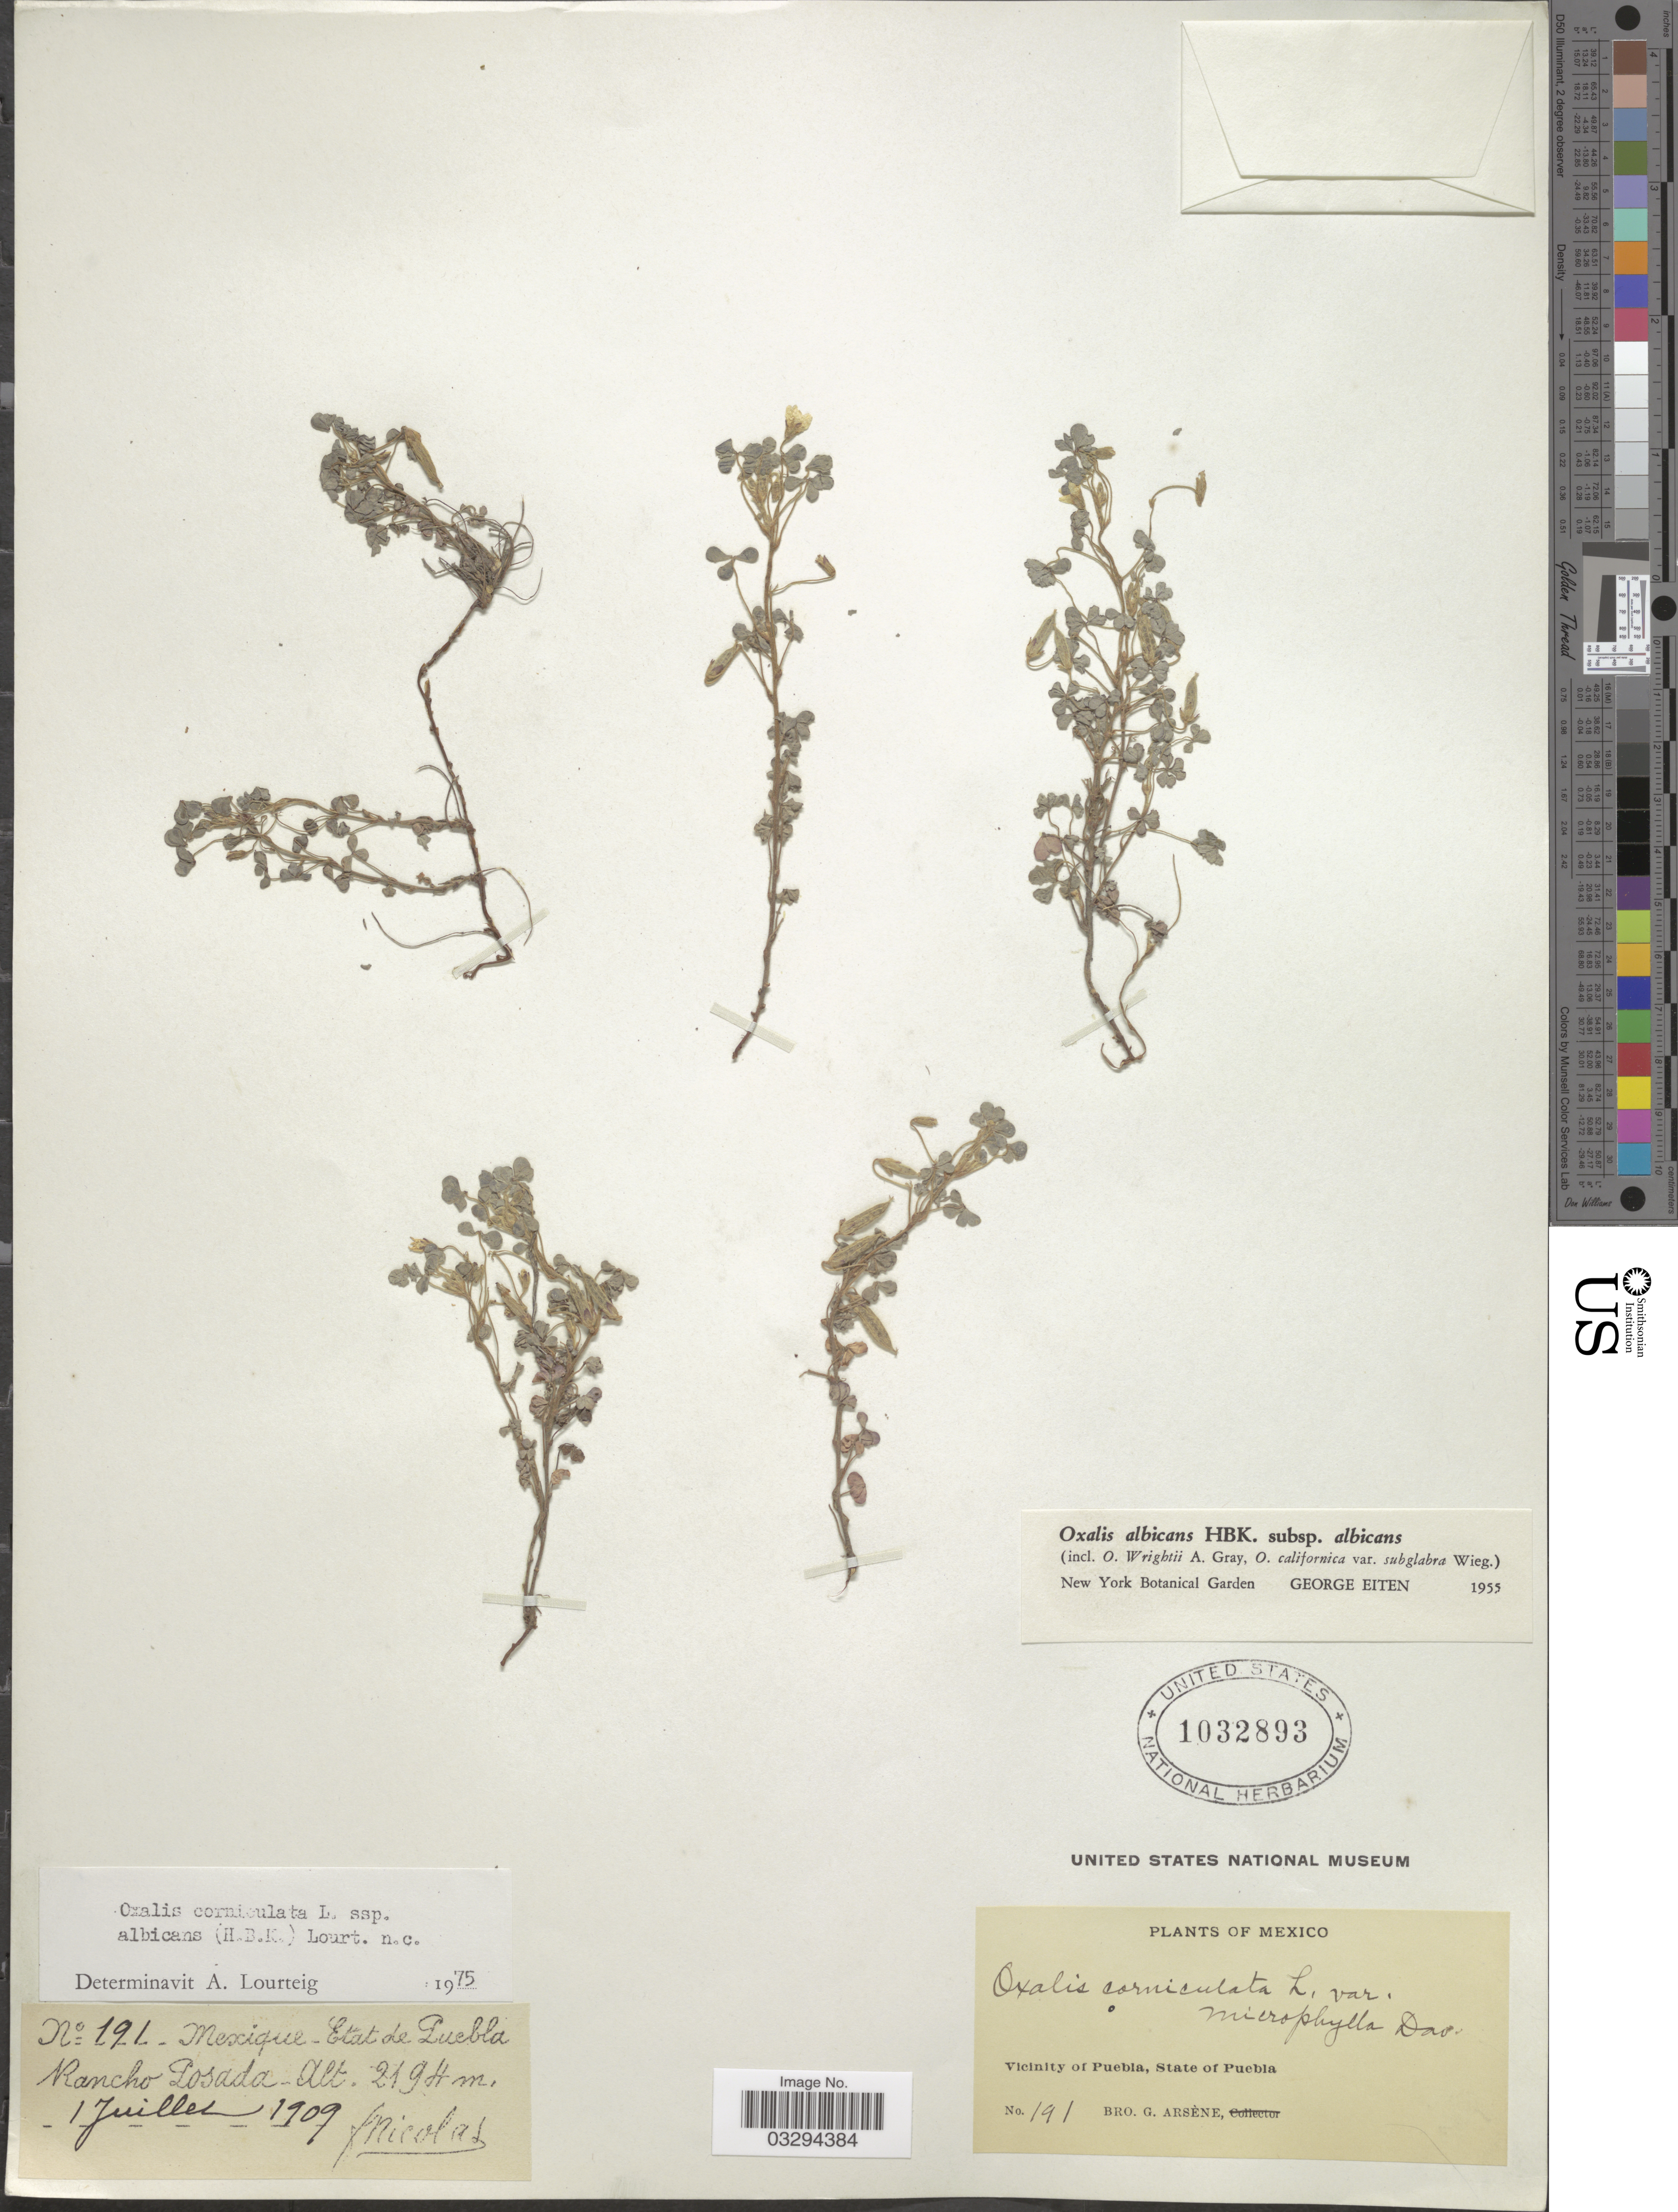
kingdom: Plantae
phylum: Tracheophyta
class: Magnoliopsida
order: Oxalidales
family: Oxalidaceae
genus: Oxalis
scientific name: Oxalis corniculata subsp. albicans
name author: (Kunth) Lourteig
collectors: Bro. G. Arsène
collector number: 191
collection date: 1909-07-01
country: Mexico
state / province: Puebla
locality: Rancho Posada. Vicinity of Puebla.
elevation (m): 2194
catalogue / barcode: US 1032893